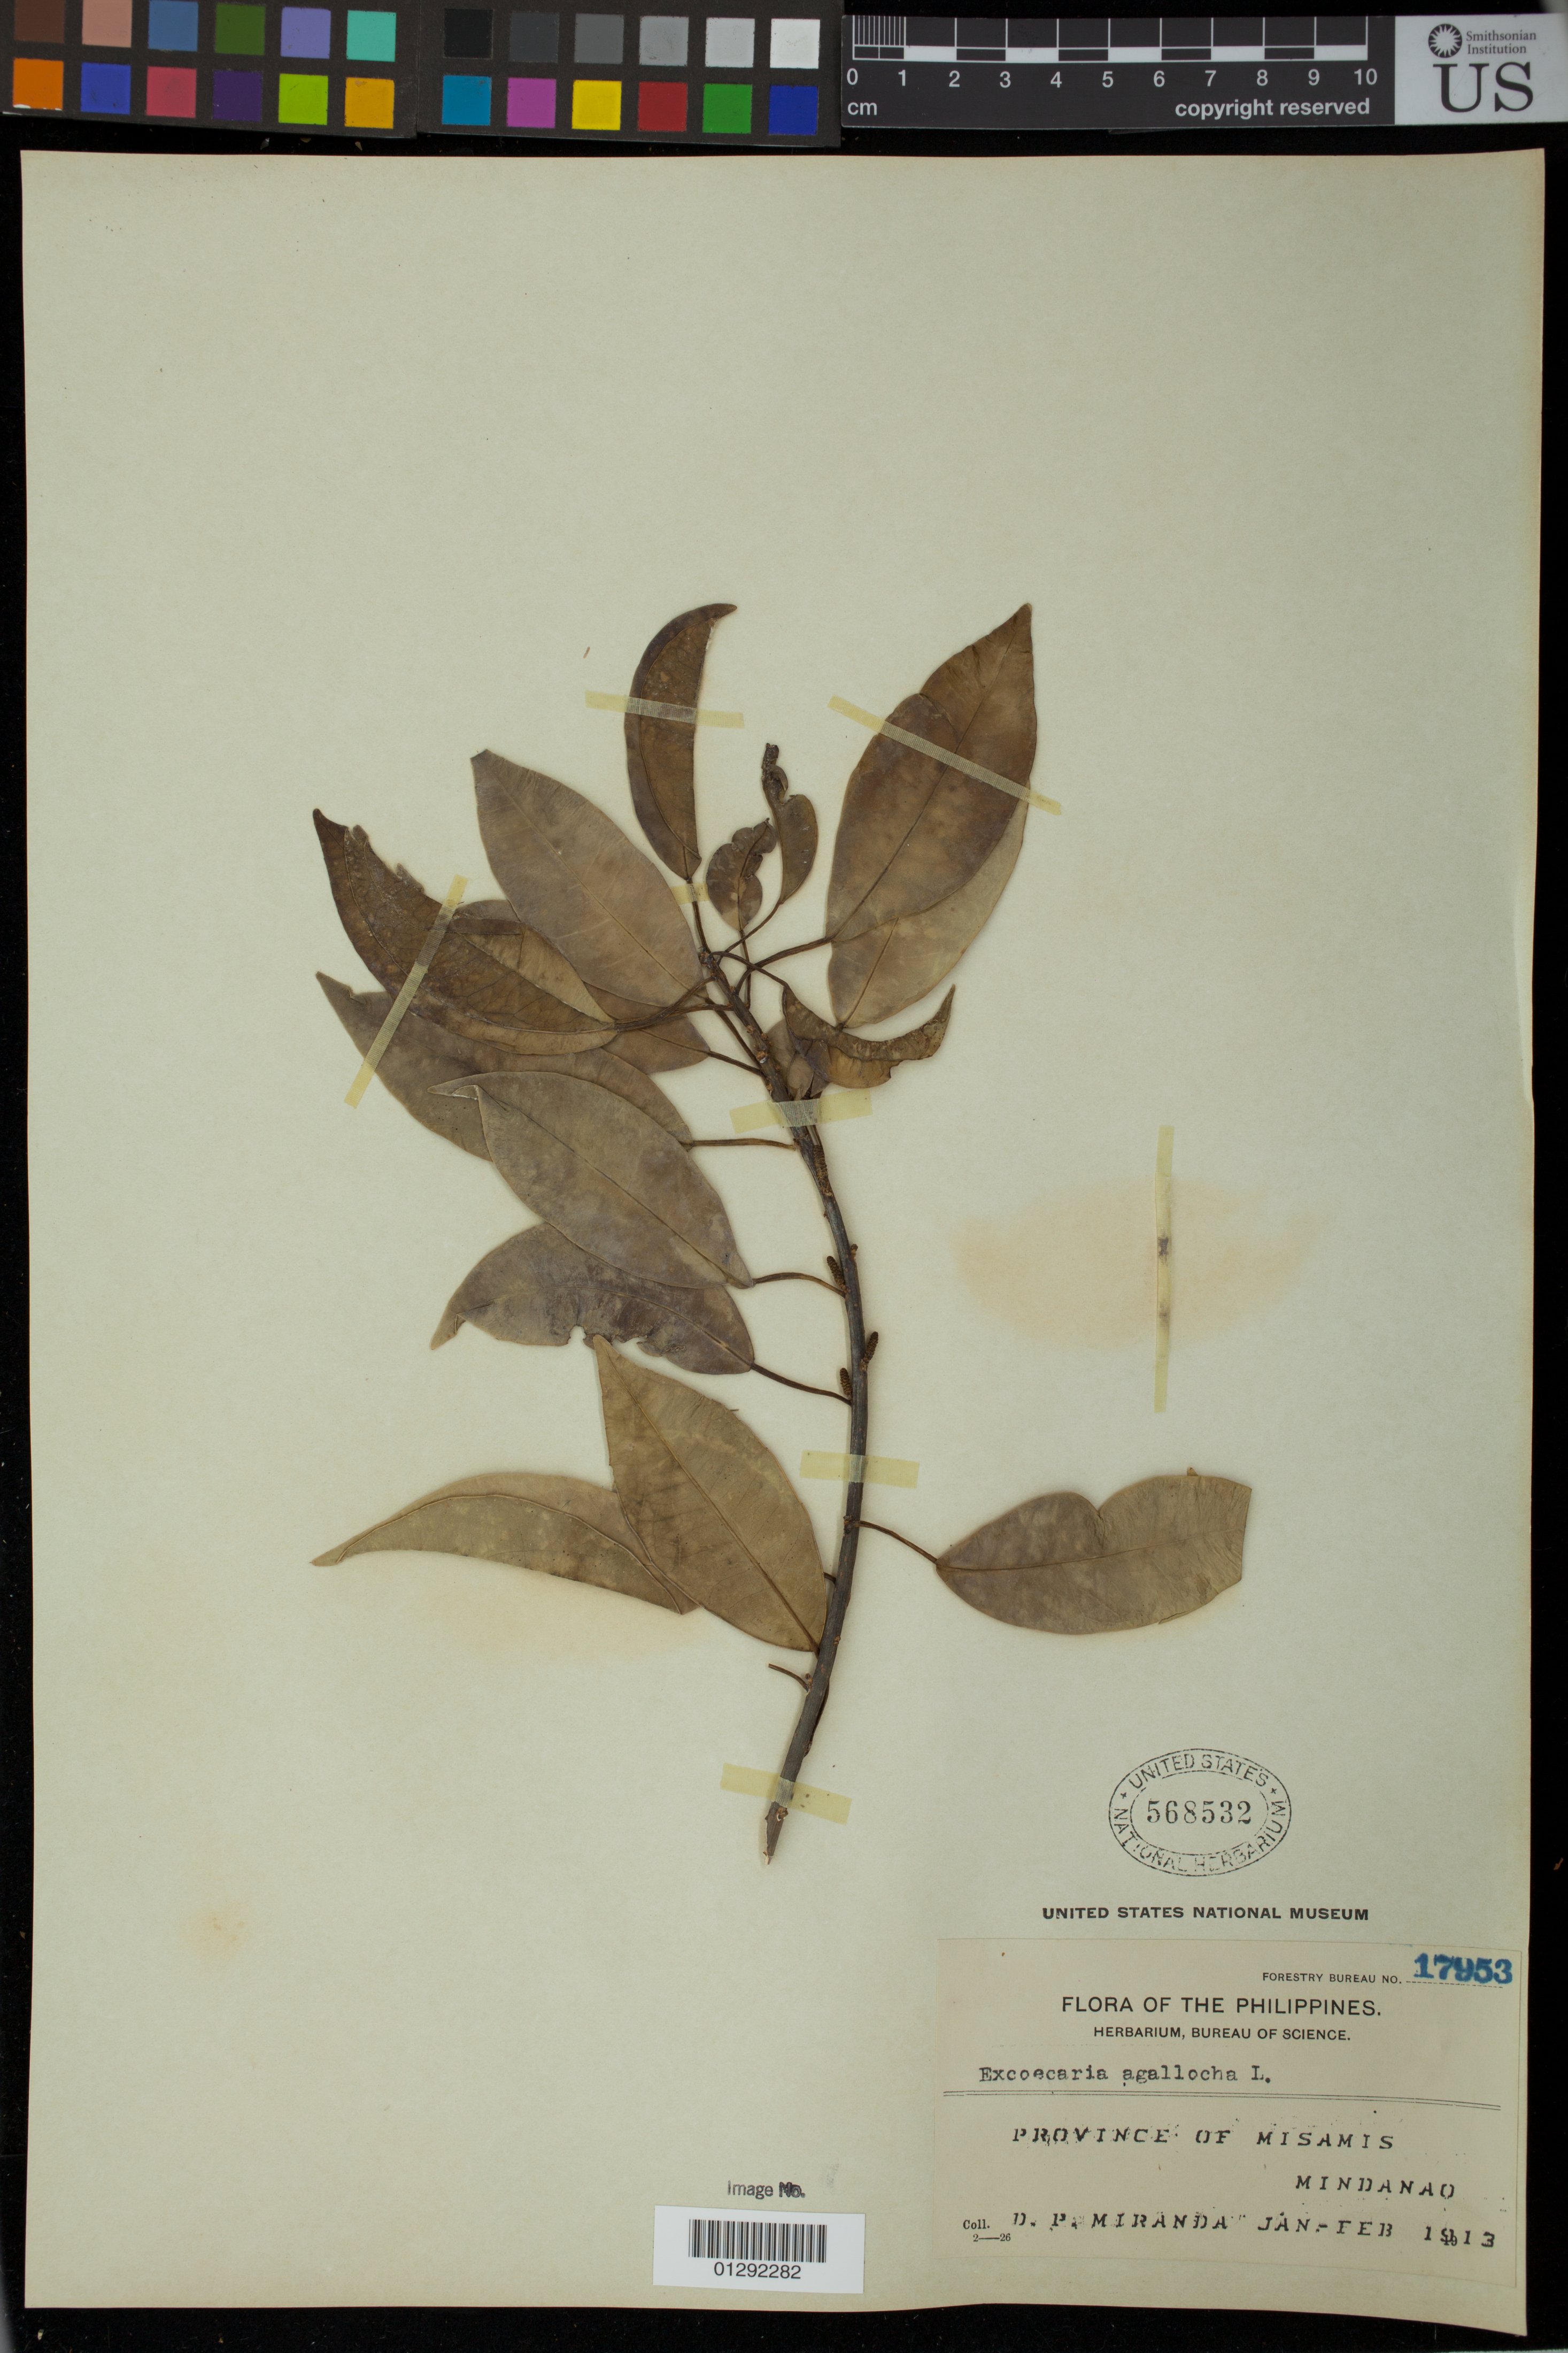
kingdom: Plantae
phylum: Tracheophyta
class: Magnoliopsida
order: Malpighiales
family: Euphorbiaceae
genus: Excoecaria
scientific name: Excoecaria agallocha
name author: L.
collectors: D. P. Miranda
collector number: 17953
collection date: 1913-01/1913-02-01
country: Philippines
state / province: Northern Mindanao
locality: Province of Misamis, Mindanao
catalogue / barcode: US 568532